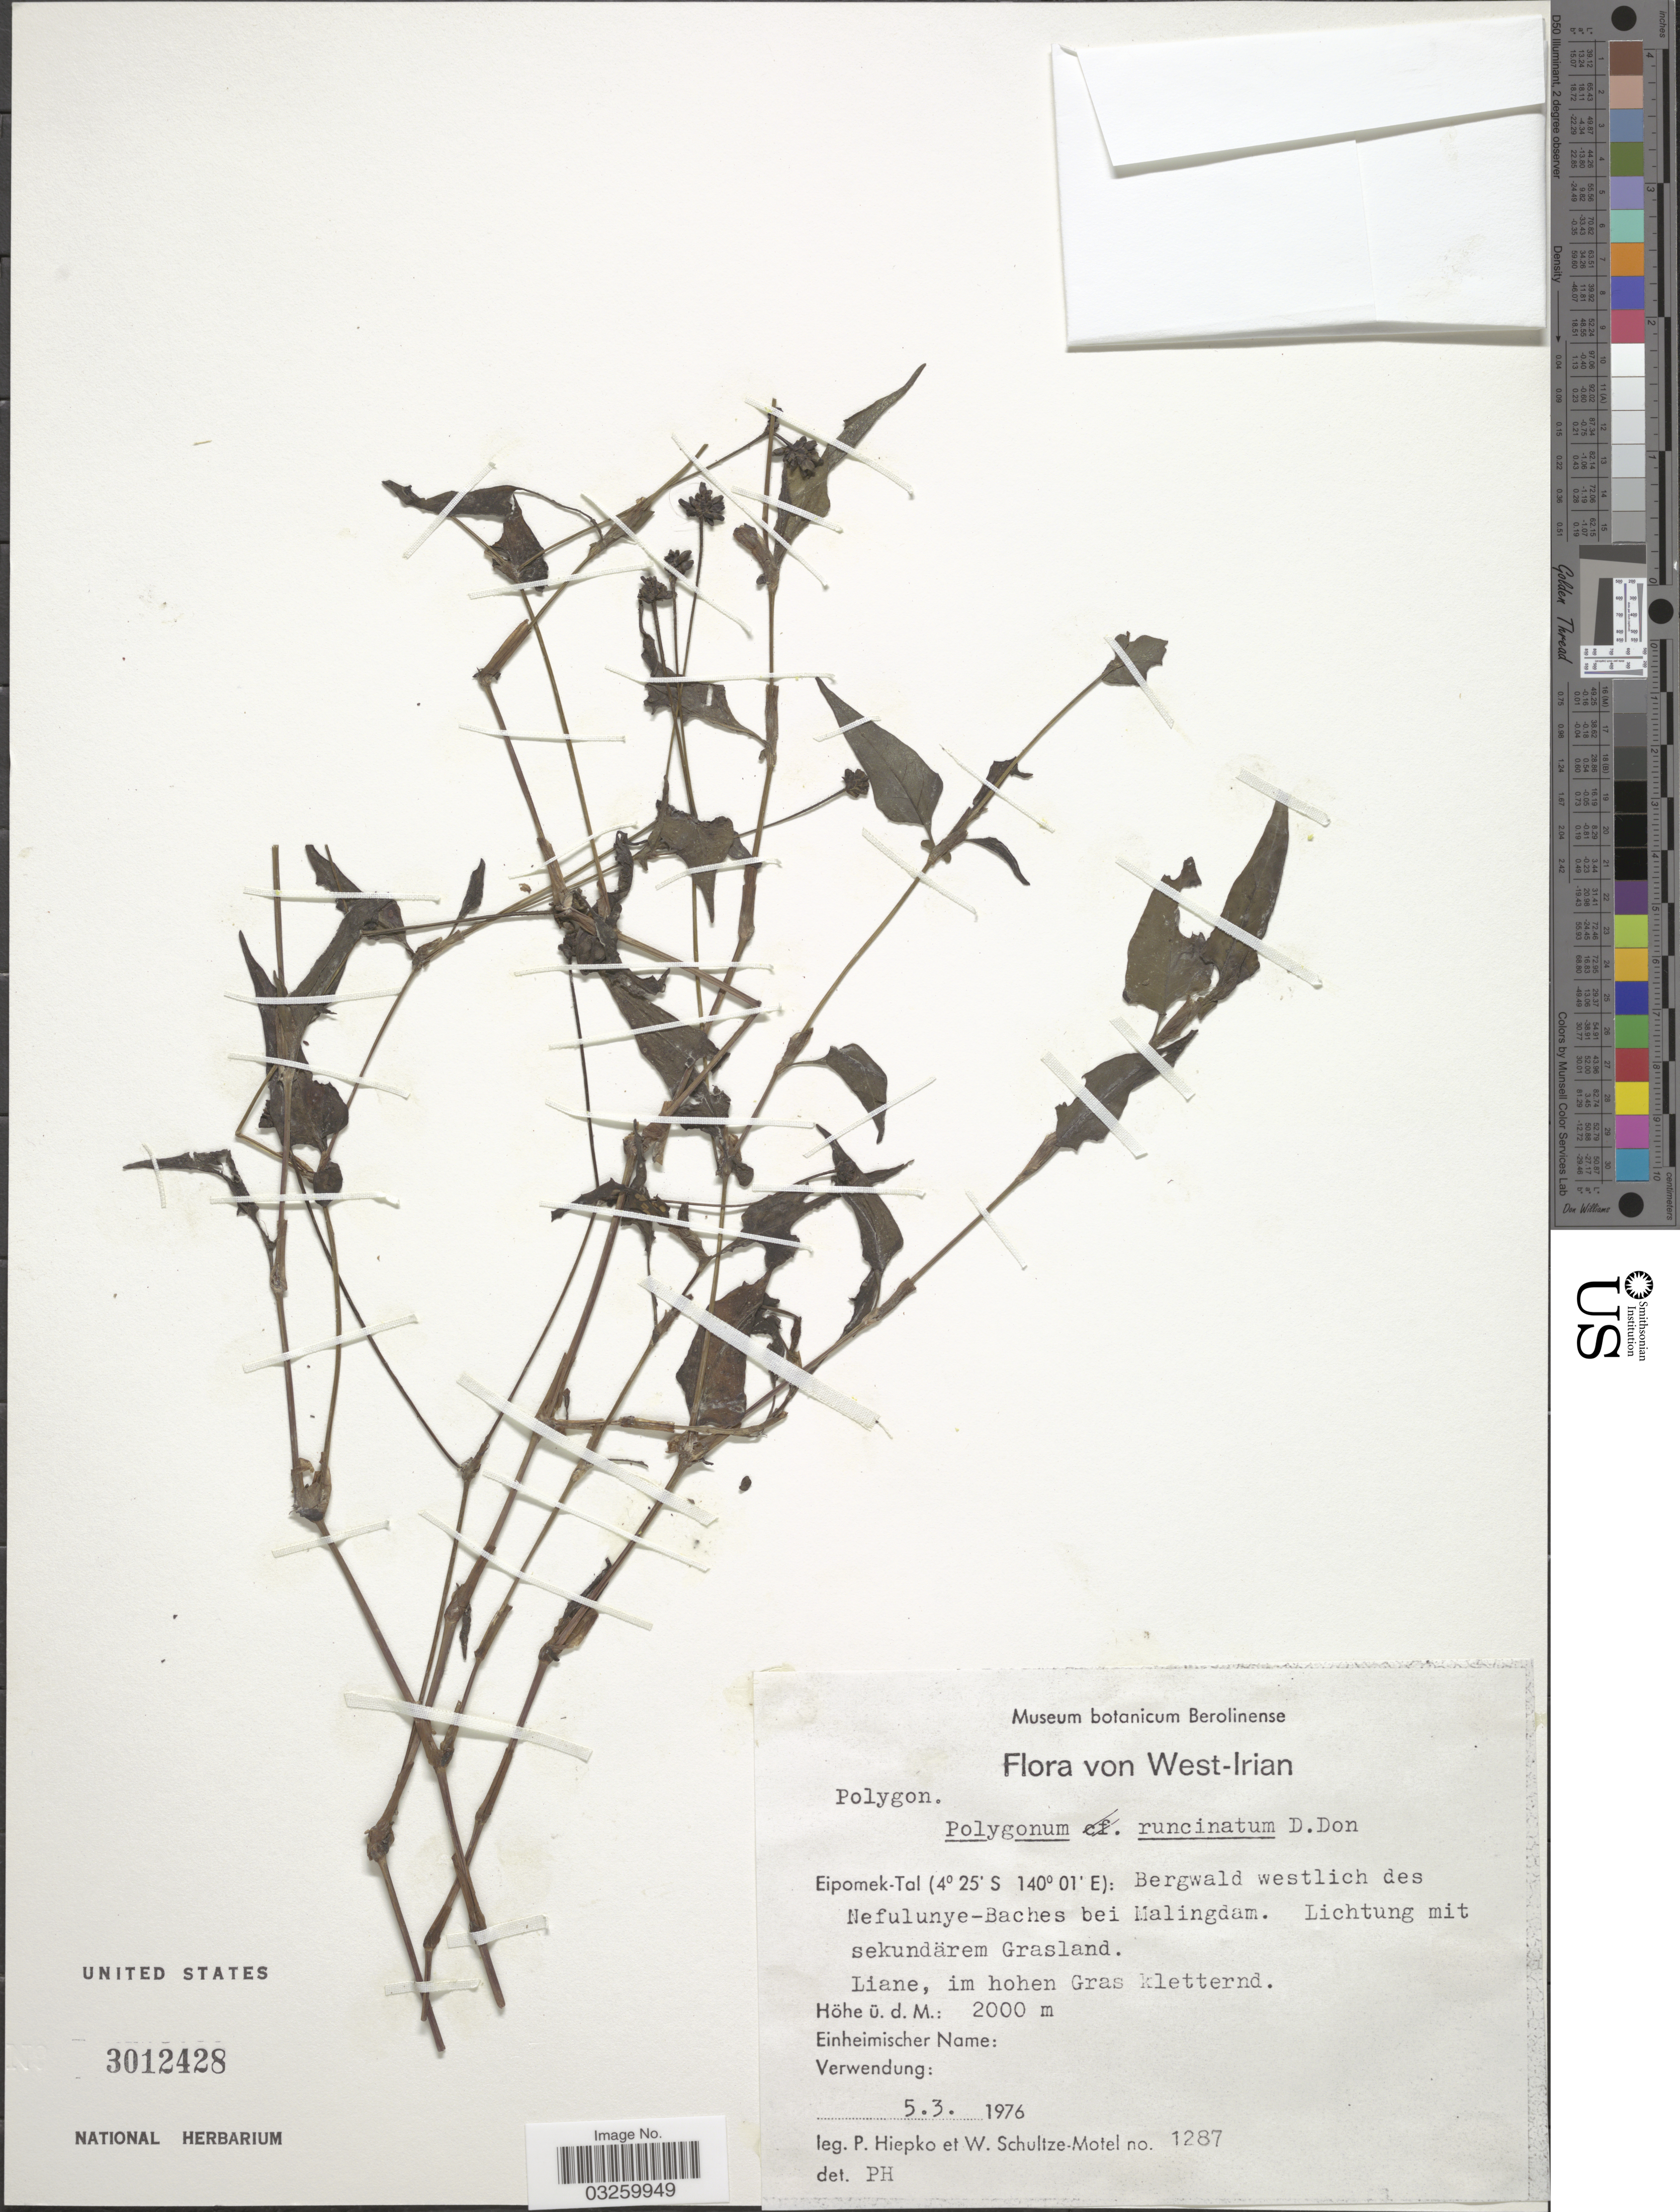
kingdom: Plantae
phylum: Tracheophyta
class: Magnoliopsida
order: Caryophyllales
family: Polygonaceae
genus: Persicaria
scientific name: Persicaria runcinata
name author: (Buch.-Ham.) D. Don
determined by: Wagner, W. L., (BOT), Smithsonian Institution - National Museum of Natural History (UNITED STATES)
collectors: P. H. Hiepko & W. Schultze-Motel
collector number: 1287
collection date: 1976-03-05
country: Indonesia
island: New Guinea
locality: West Irian. Eipomek-Tal: Bergwald westlich des Nefulunye-Baches bei Malingdam. Lichtung mit sekundärem Grasland.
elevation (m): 2000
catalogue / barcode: US 3012428